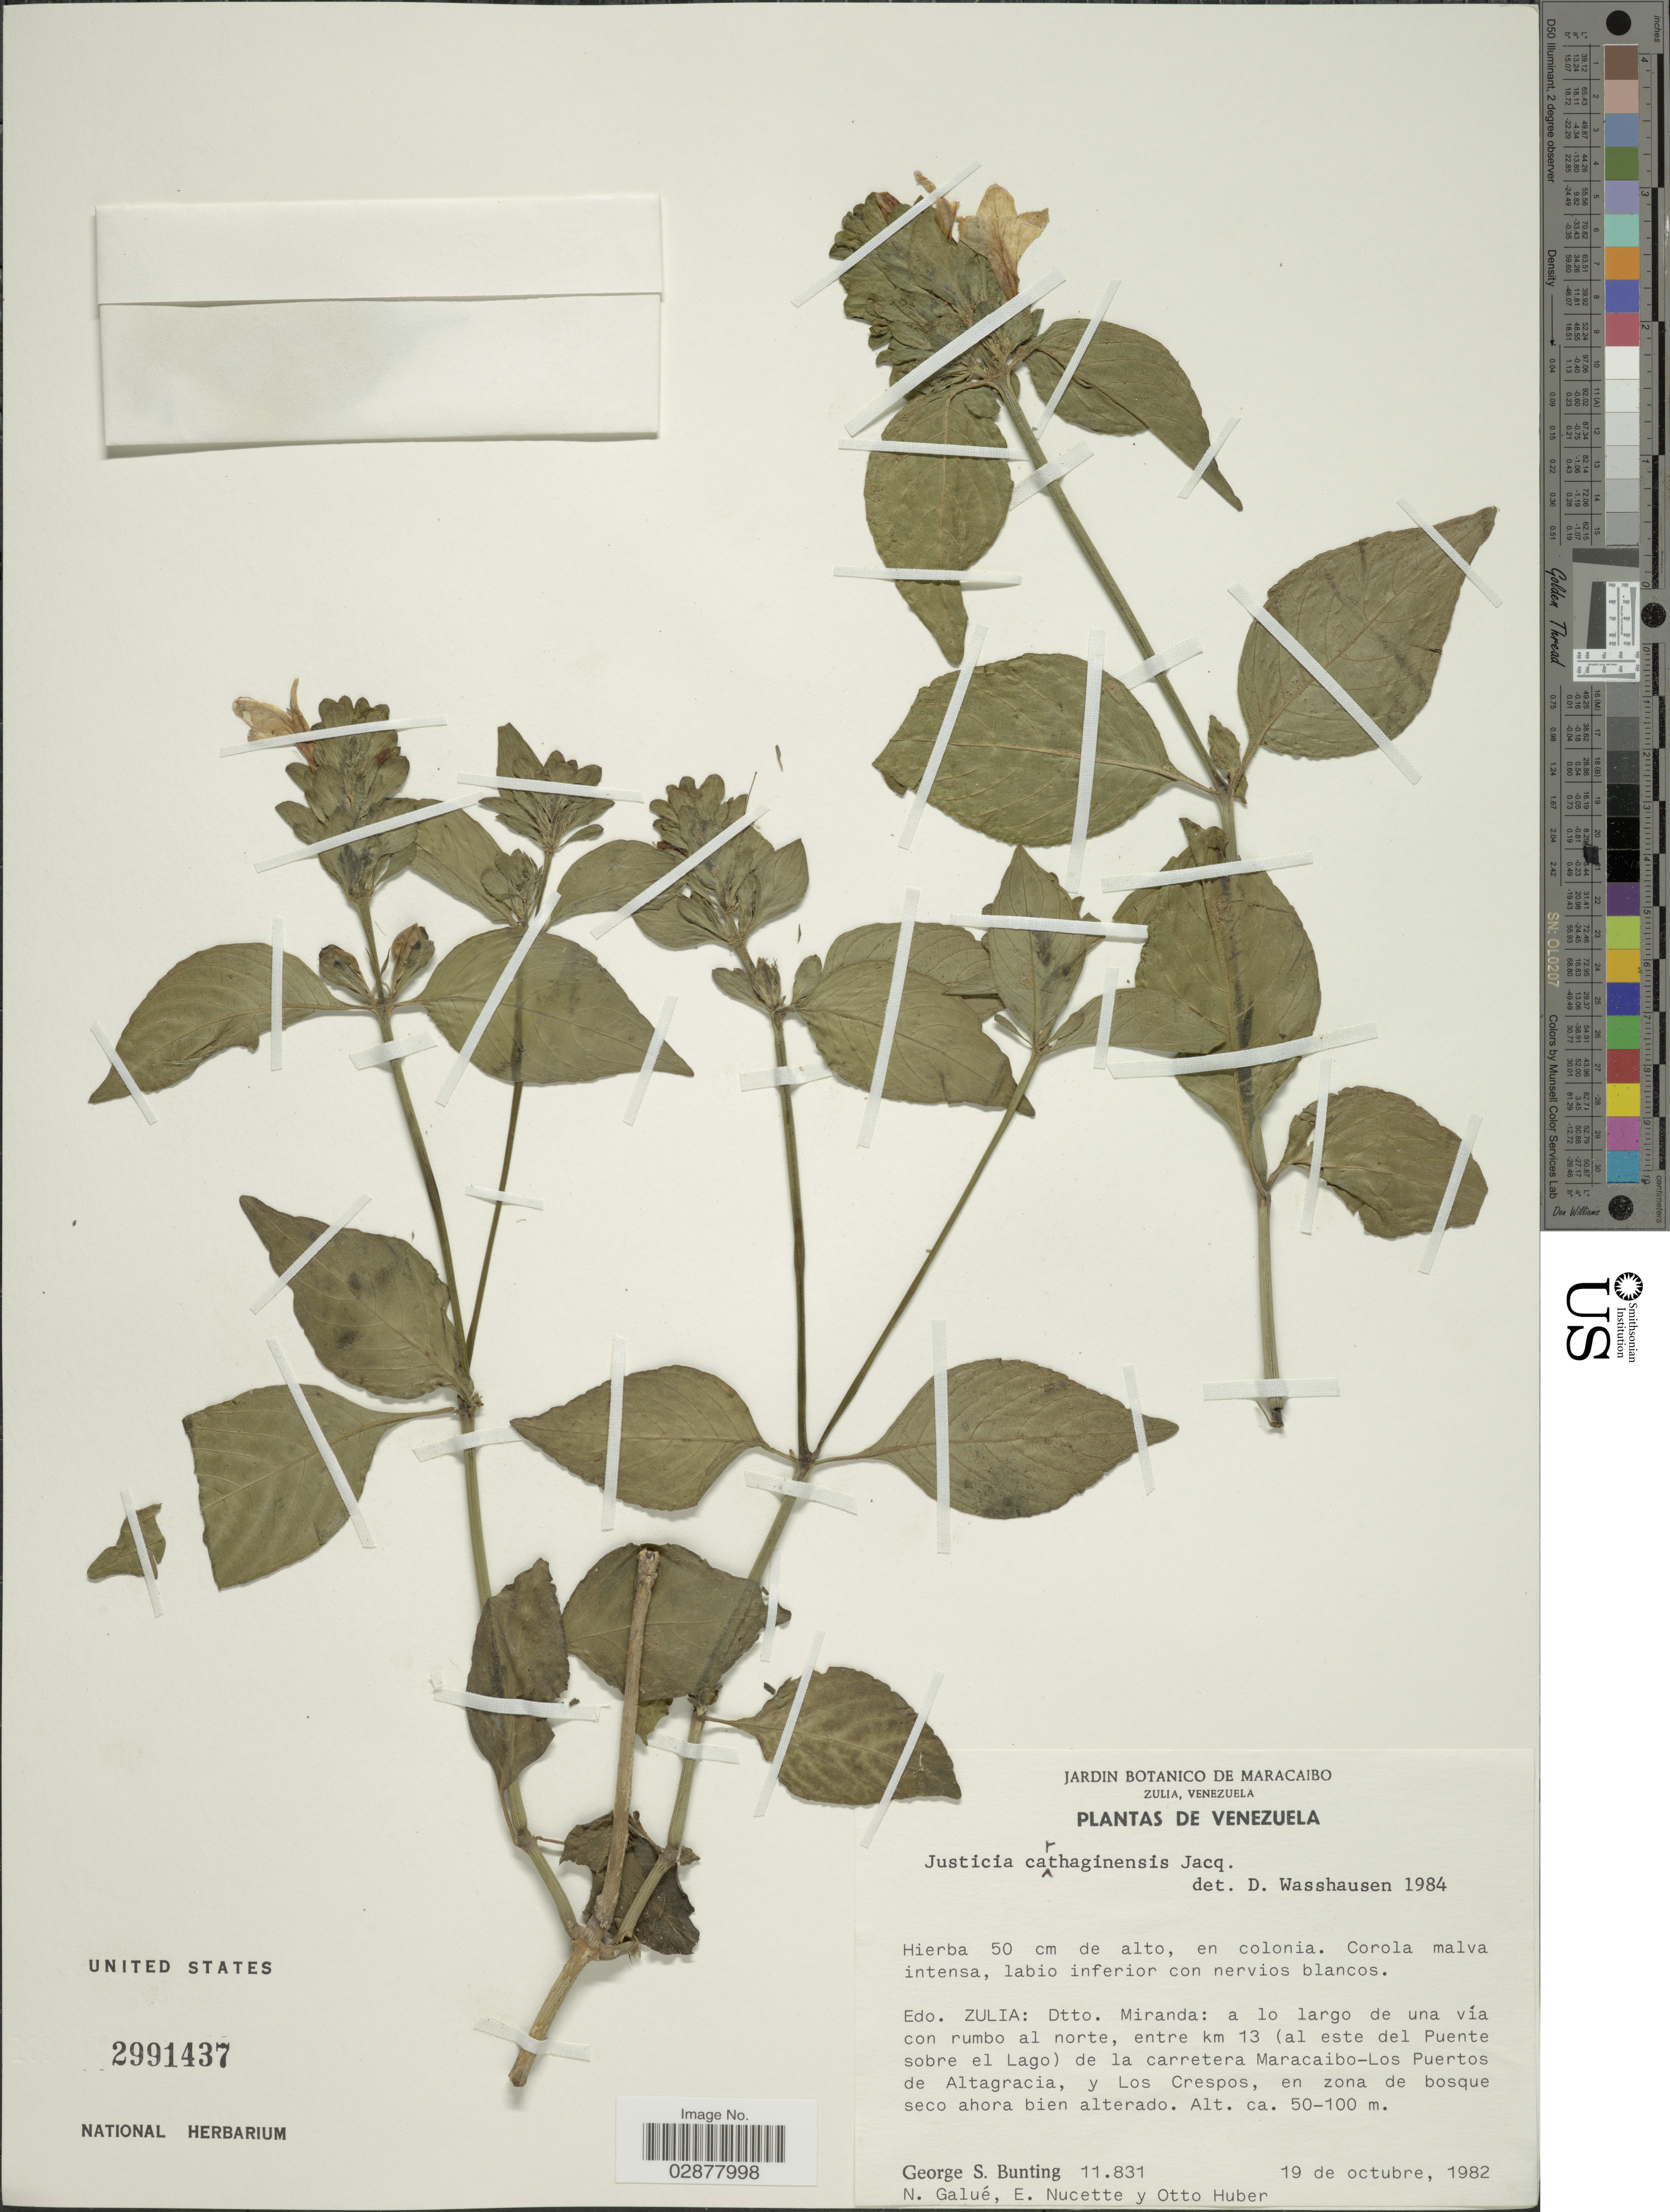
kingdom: Plantae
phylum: Tracheophyta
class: Magnoliopsida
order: Lamiales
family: Acanthaceae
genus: Justicia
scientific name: Justicia carthaginensis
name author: Jacq.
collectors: G. S. Bunting, N. Galué, E. Nucette & O. Huber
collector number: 11831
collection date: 1982-10-19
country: Venezuela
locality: Edo. Zulia, Dtto. Miranda, a lo largo de una vía con rumbo al norte, entre km 13 (al este del Puente sobre el Lago) de la carretera Maracaibo-Los Puertos de Altagracia, y Los Crespos, en zona de bosque seco ahora bien alterado.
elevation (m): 50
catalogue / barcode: US 2991437